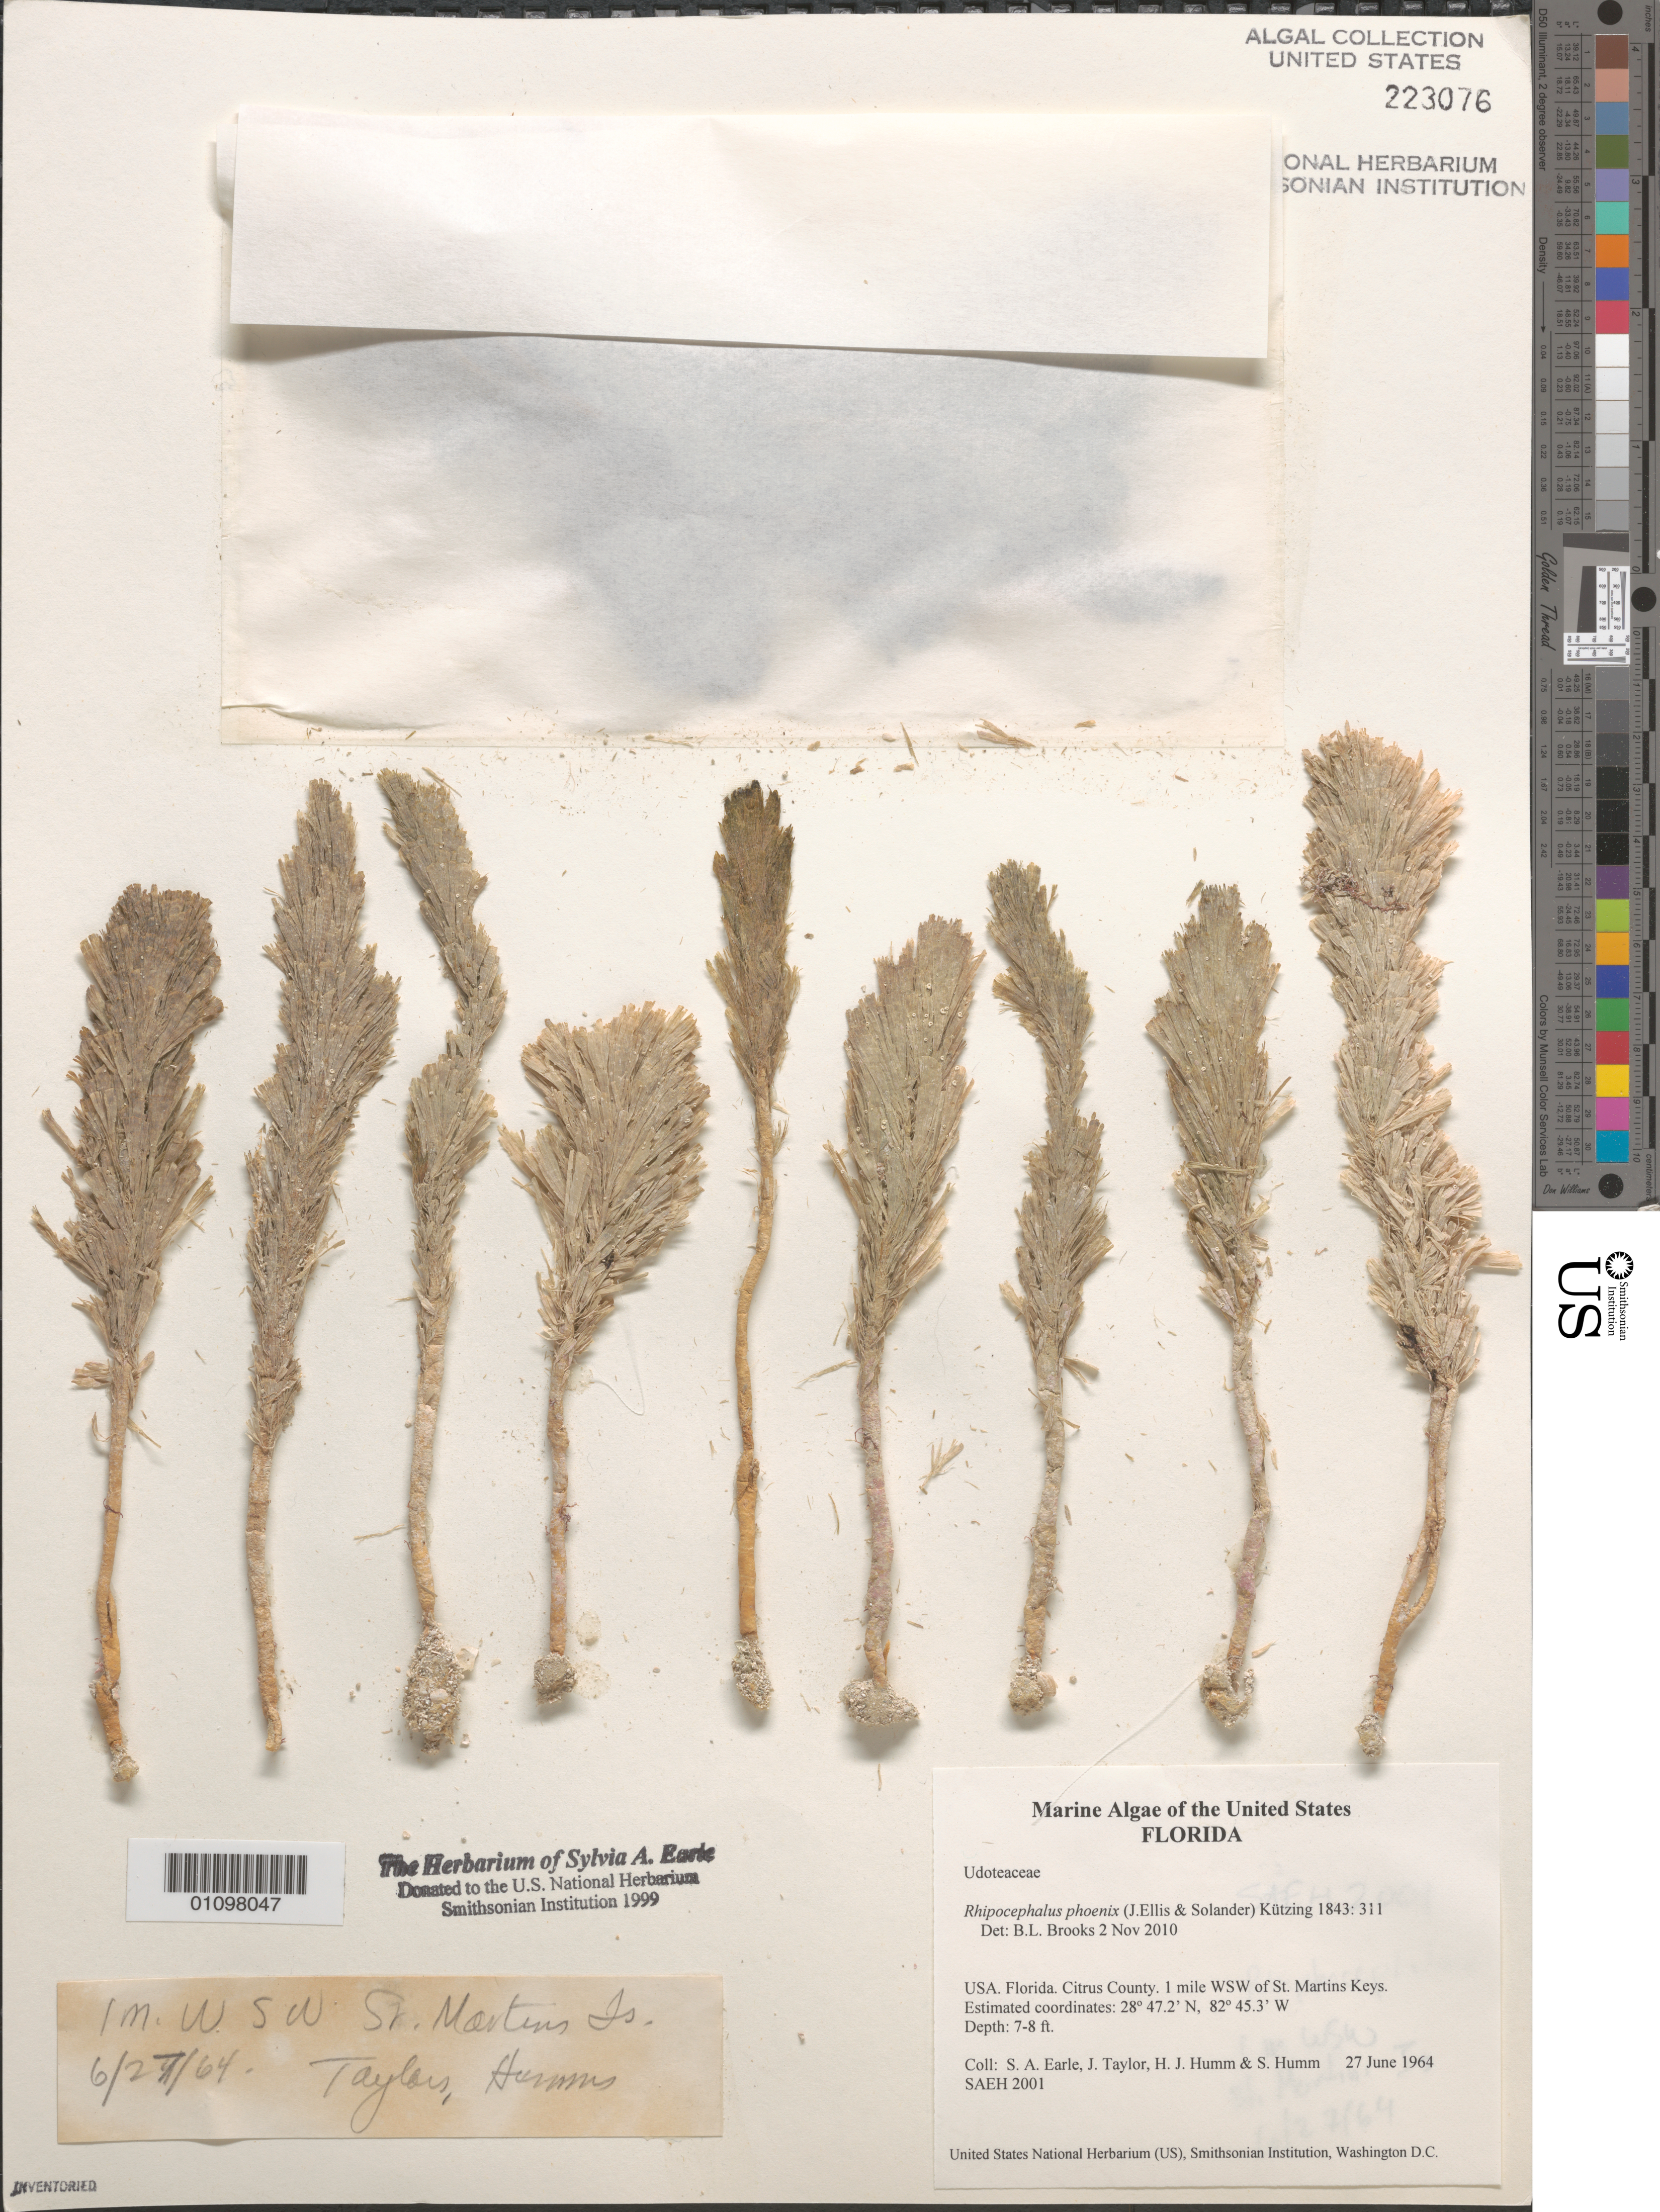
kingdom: Plantae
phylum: Chlorophyta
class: Ulvophyceae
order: Bryopsidales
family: Udoteaceae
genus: Rhipocephalus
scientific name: Rhipocephalus phoenix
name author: (J. Ellis & Sol.) Kütz.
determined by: Brooks, B. L., (BOT), Smithsonian Institution - National Museum of Natural History (UNITED STATES)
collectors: S. A. Earle, J. L. Taylor, H. J. Humm & S. Humm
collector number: SAEH 2001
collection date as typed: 27 Jun 1964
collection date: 1964-06-27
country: United States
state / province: Florida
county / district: Citrus County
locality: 1 mile west southwest of St. Martins Keys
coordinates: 28 47.2'N, 82 45.3'W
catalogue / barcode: US 223076